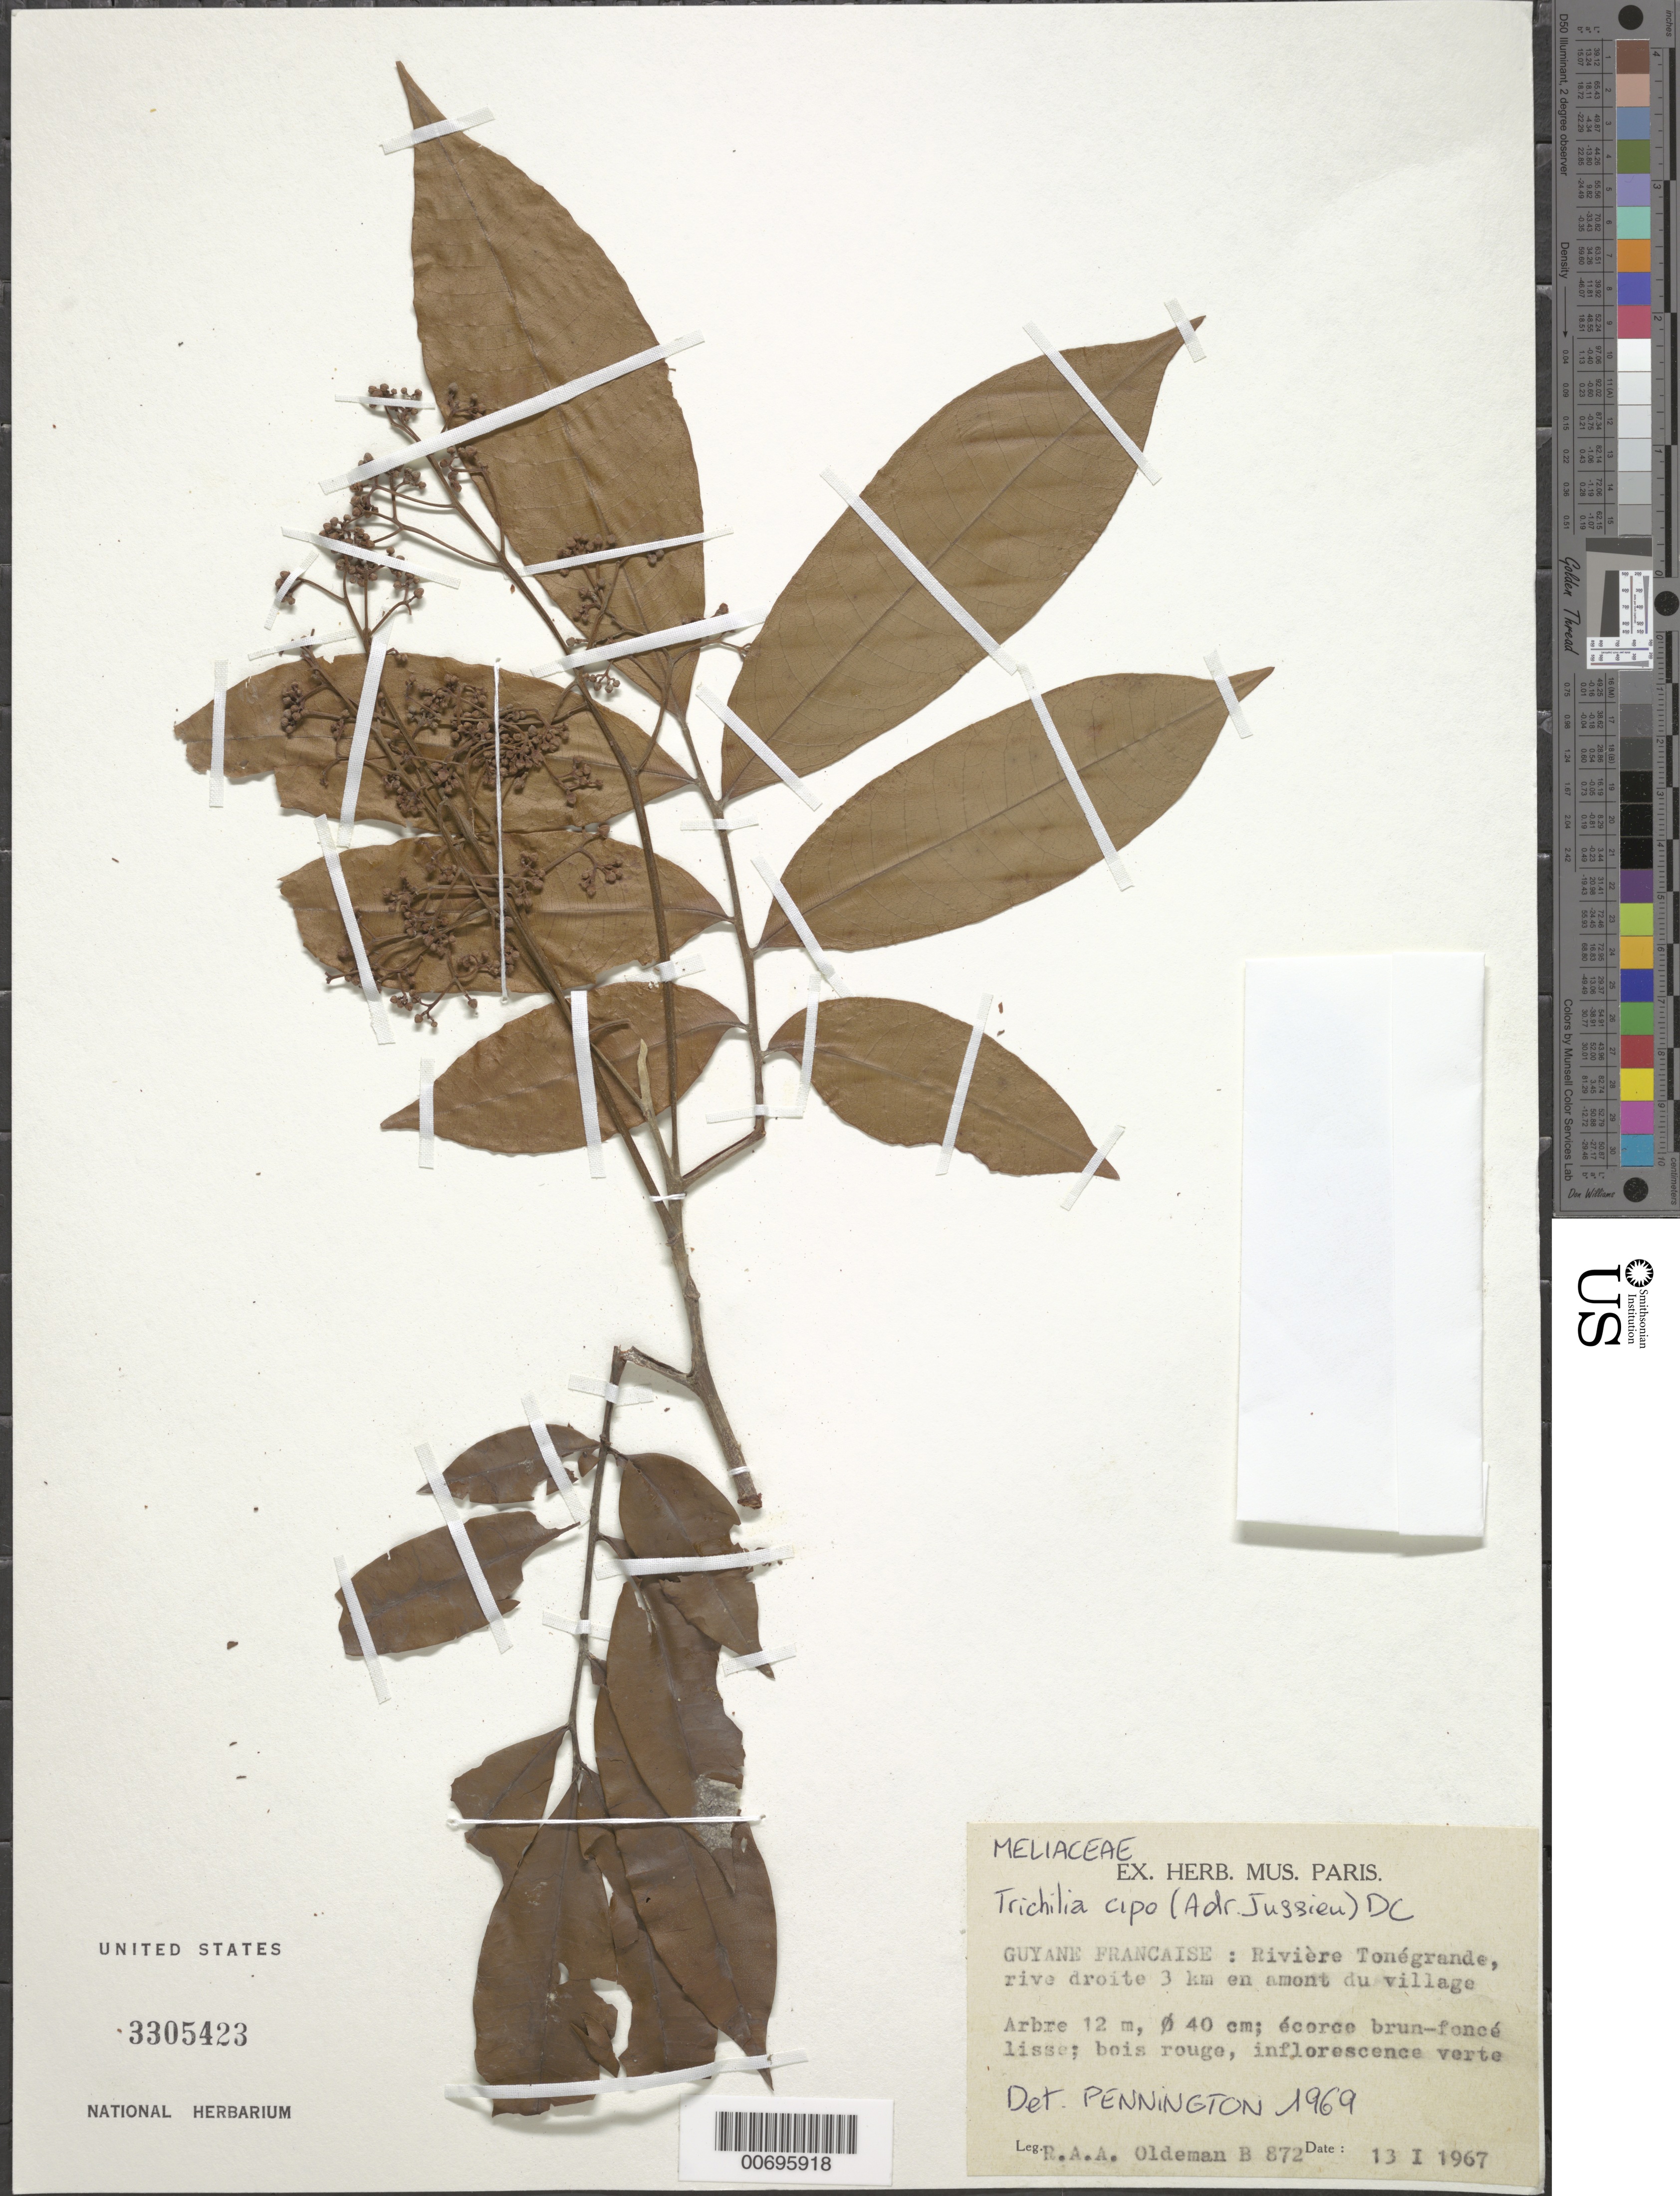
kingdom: Plantae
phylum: Tracheophyta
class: Magnoliopsida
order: Sapindales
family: Meliaceae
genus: Trichilia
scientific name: Trichilia cipo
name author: (A. Juss.) C. DC.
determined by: Pennington, --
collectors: R. Oldeman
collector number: B 872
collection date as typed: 13-Jan-67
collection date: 1967-01-13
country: French Guiana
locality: Rivière Tonégrande, 3 km en amont du village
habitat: Riverbank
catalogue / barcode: US 3305423